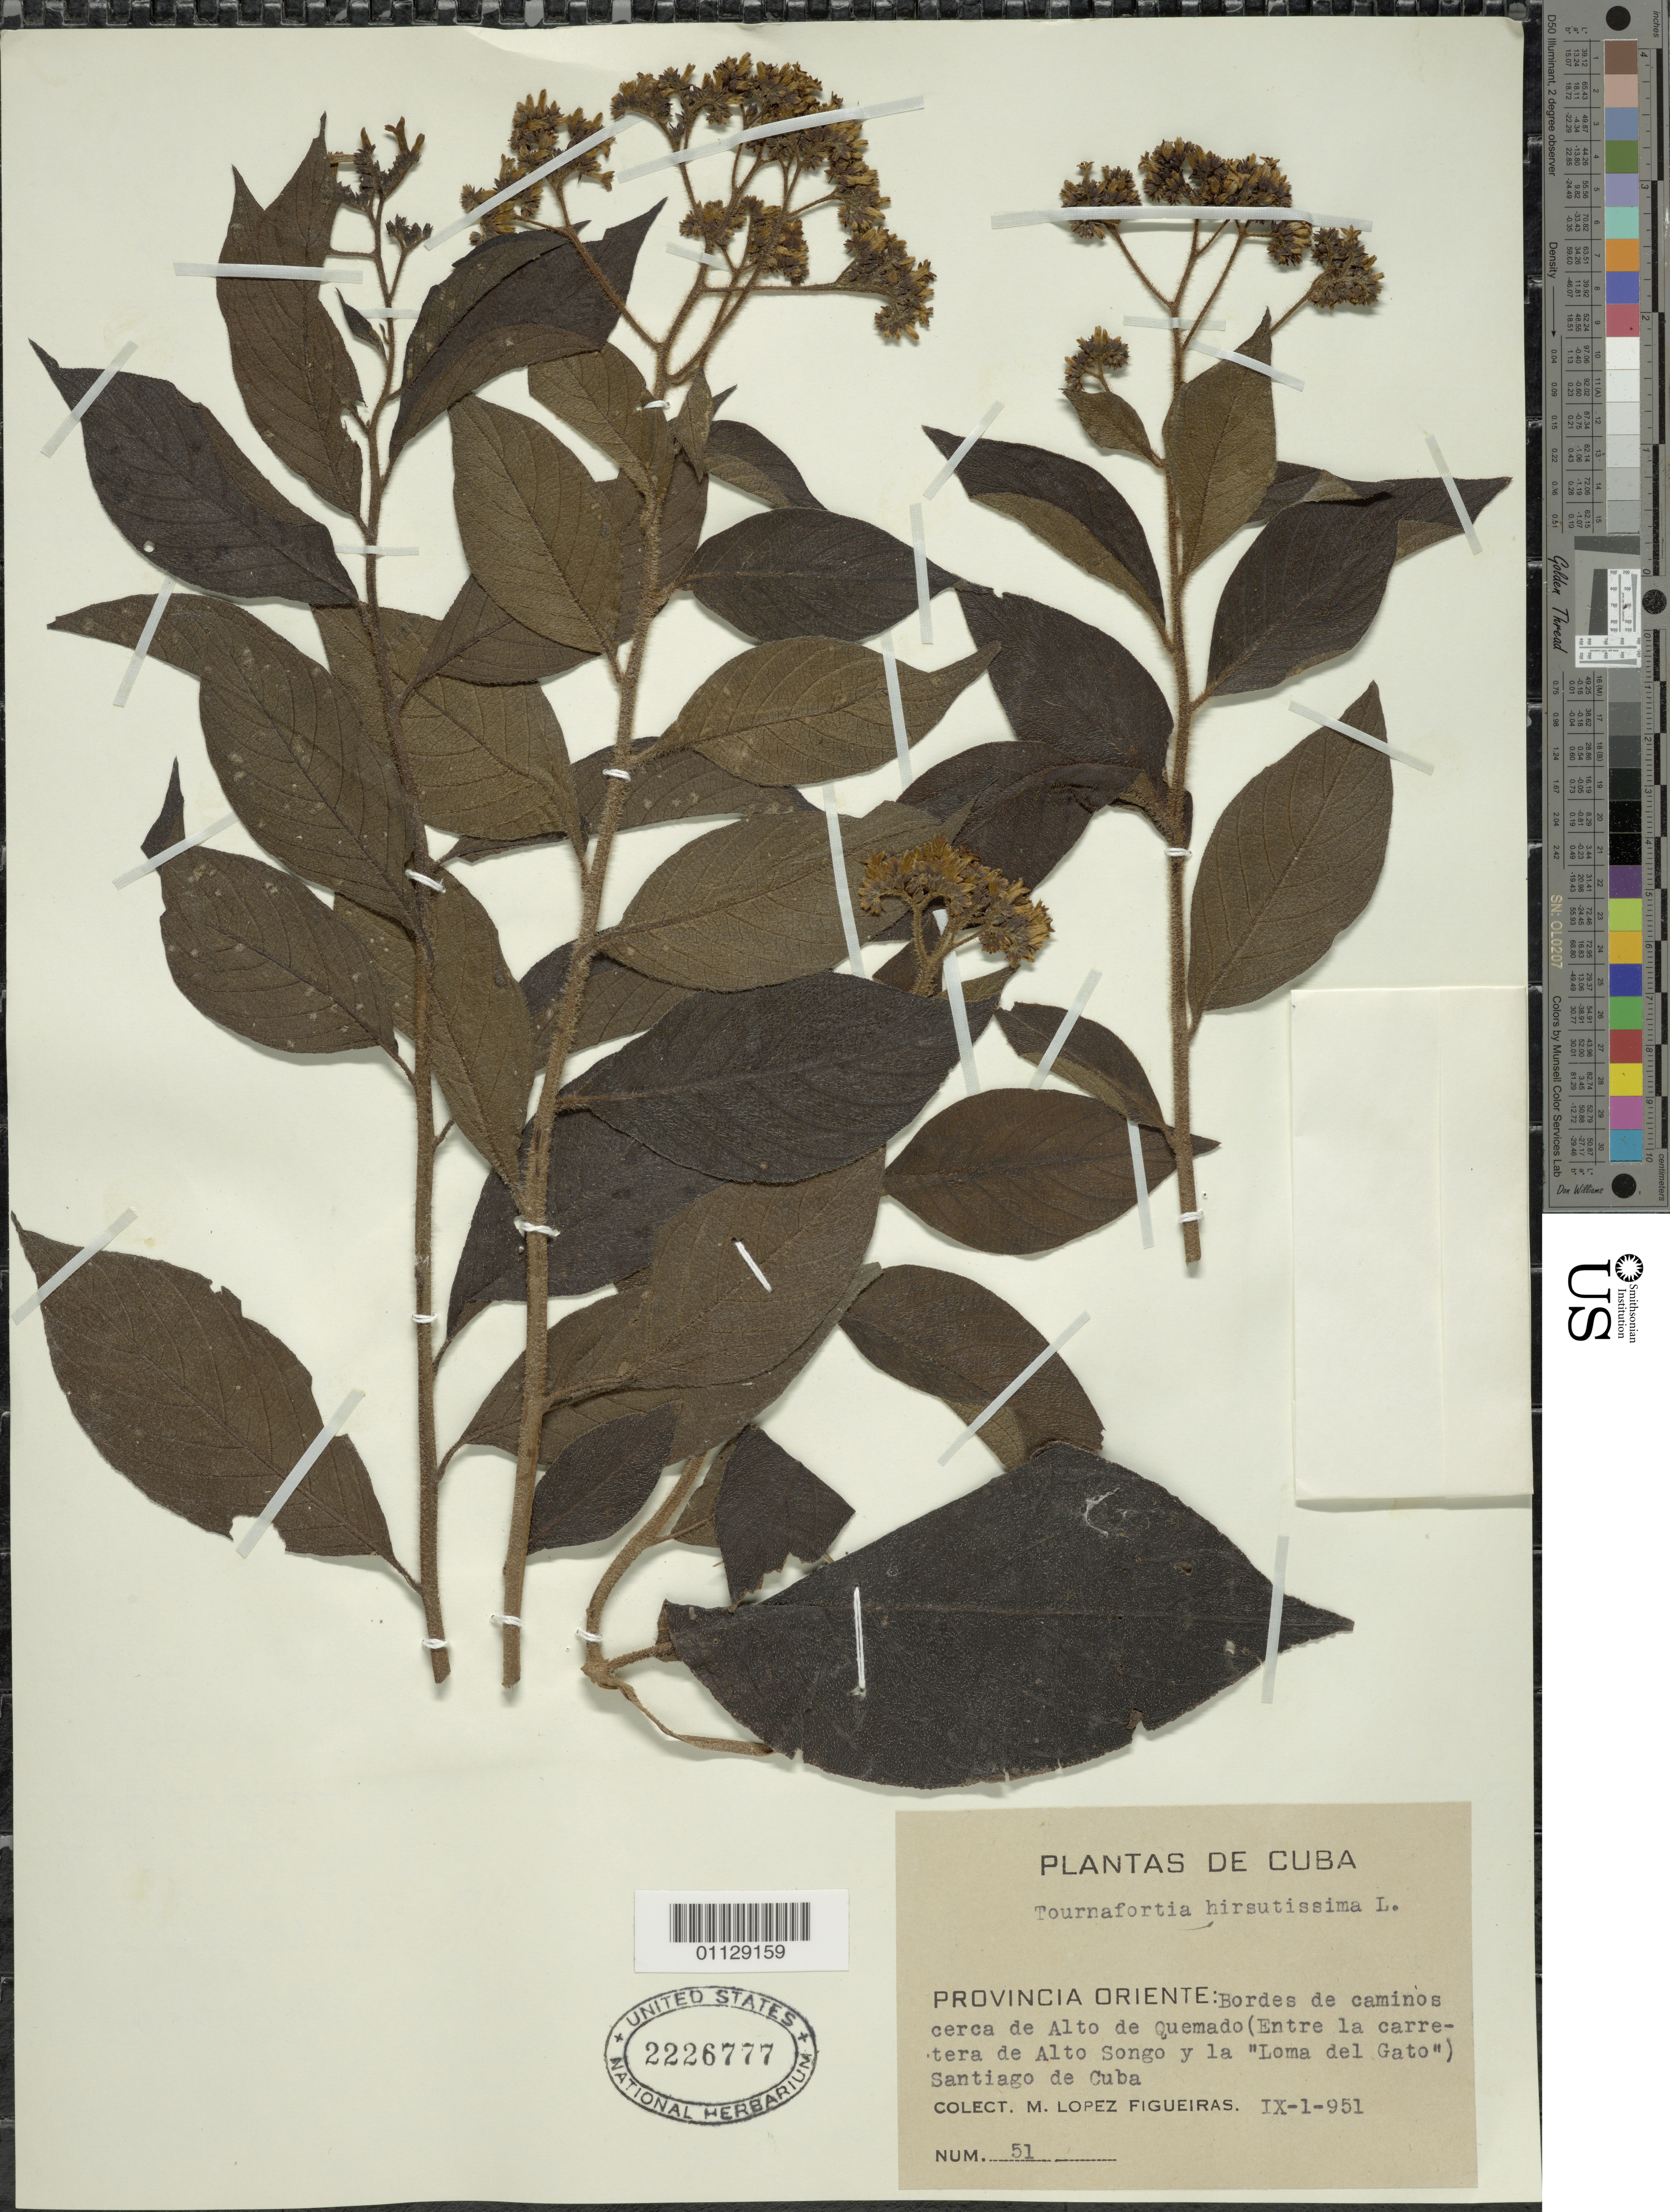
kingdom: Plantae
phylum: Tracheophyta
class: Magnoliopsida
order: Boraginales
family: Heliotropiaceae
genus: Tournefortia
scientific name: Tournefortia hirsutissima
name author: L.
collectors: M. López Figueiras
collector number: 51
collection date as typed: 01 Sep 1951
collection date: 1951-09-01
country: Cuba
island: Cuba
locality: Bordes de caminos cerca de Alto de Quemado ( Entre ka carretera de Alto Songo y la "Loma del Gato") Santiago de Cuba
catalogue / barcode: US 2226777